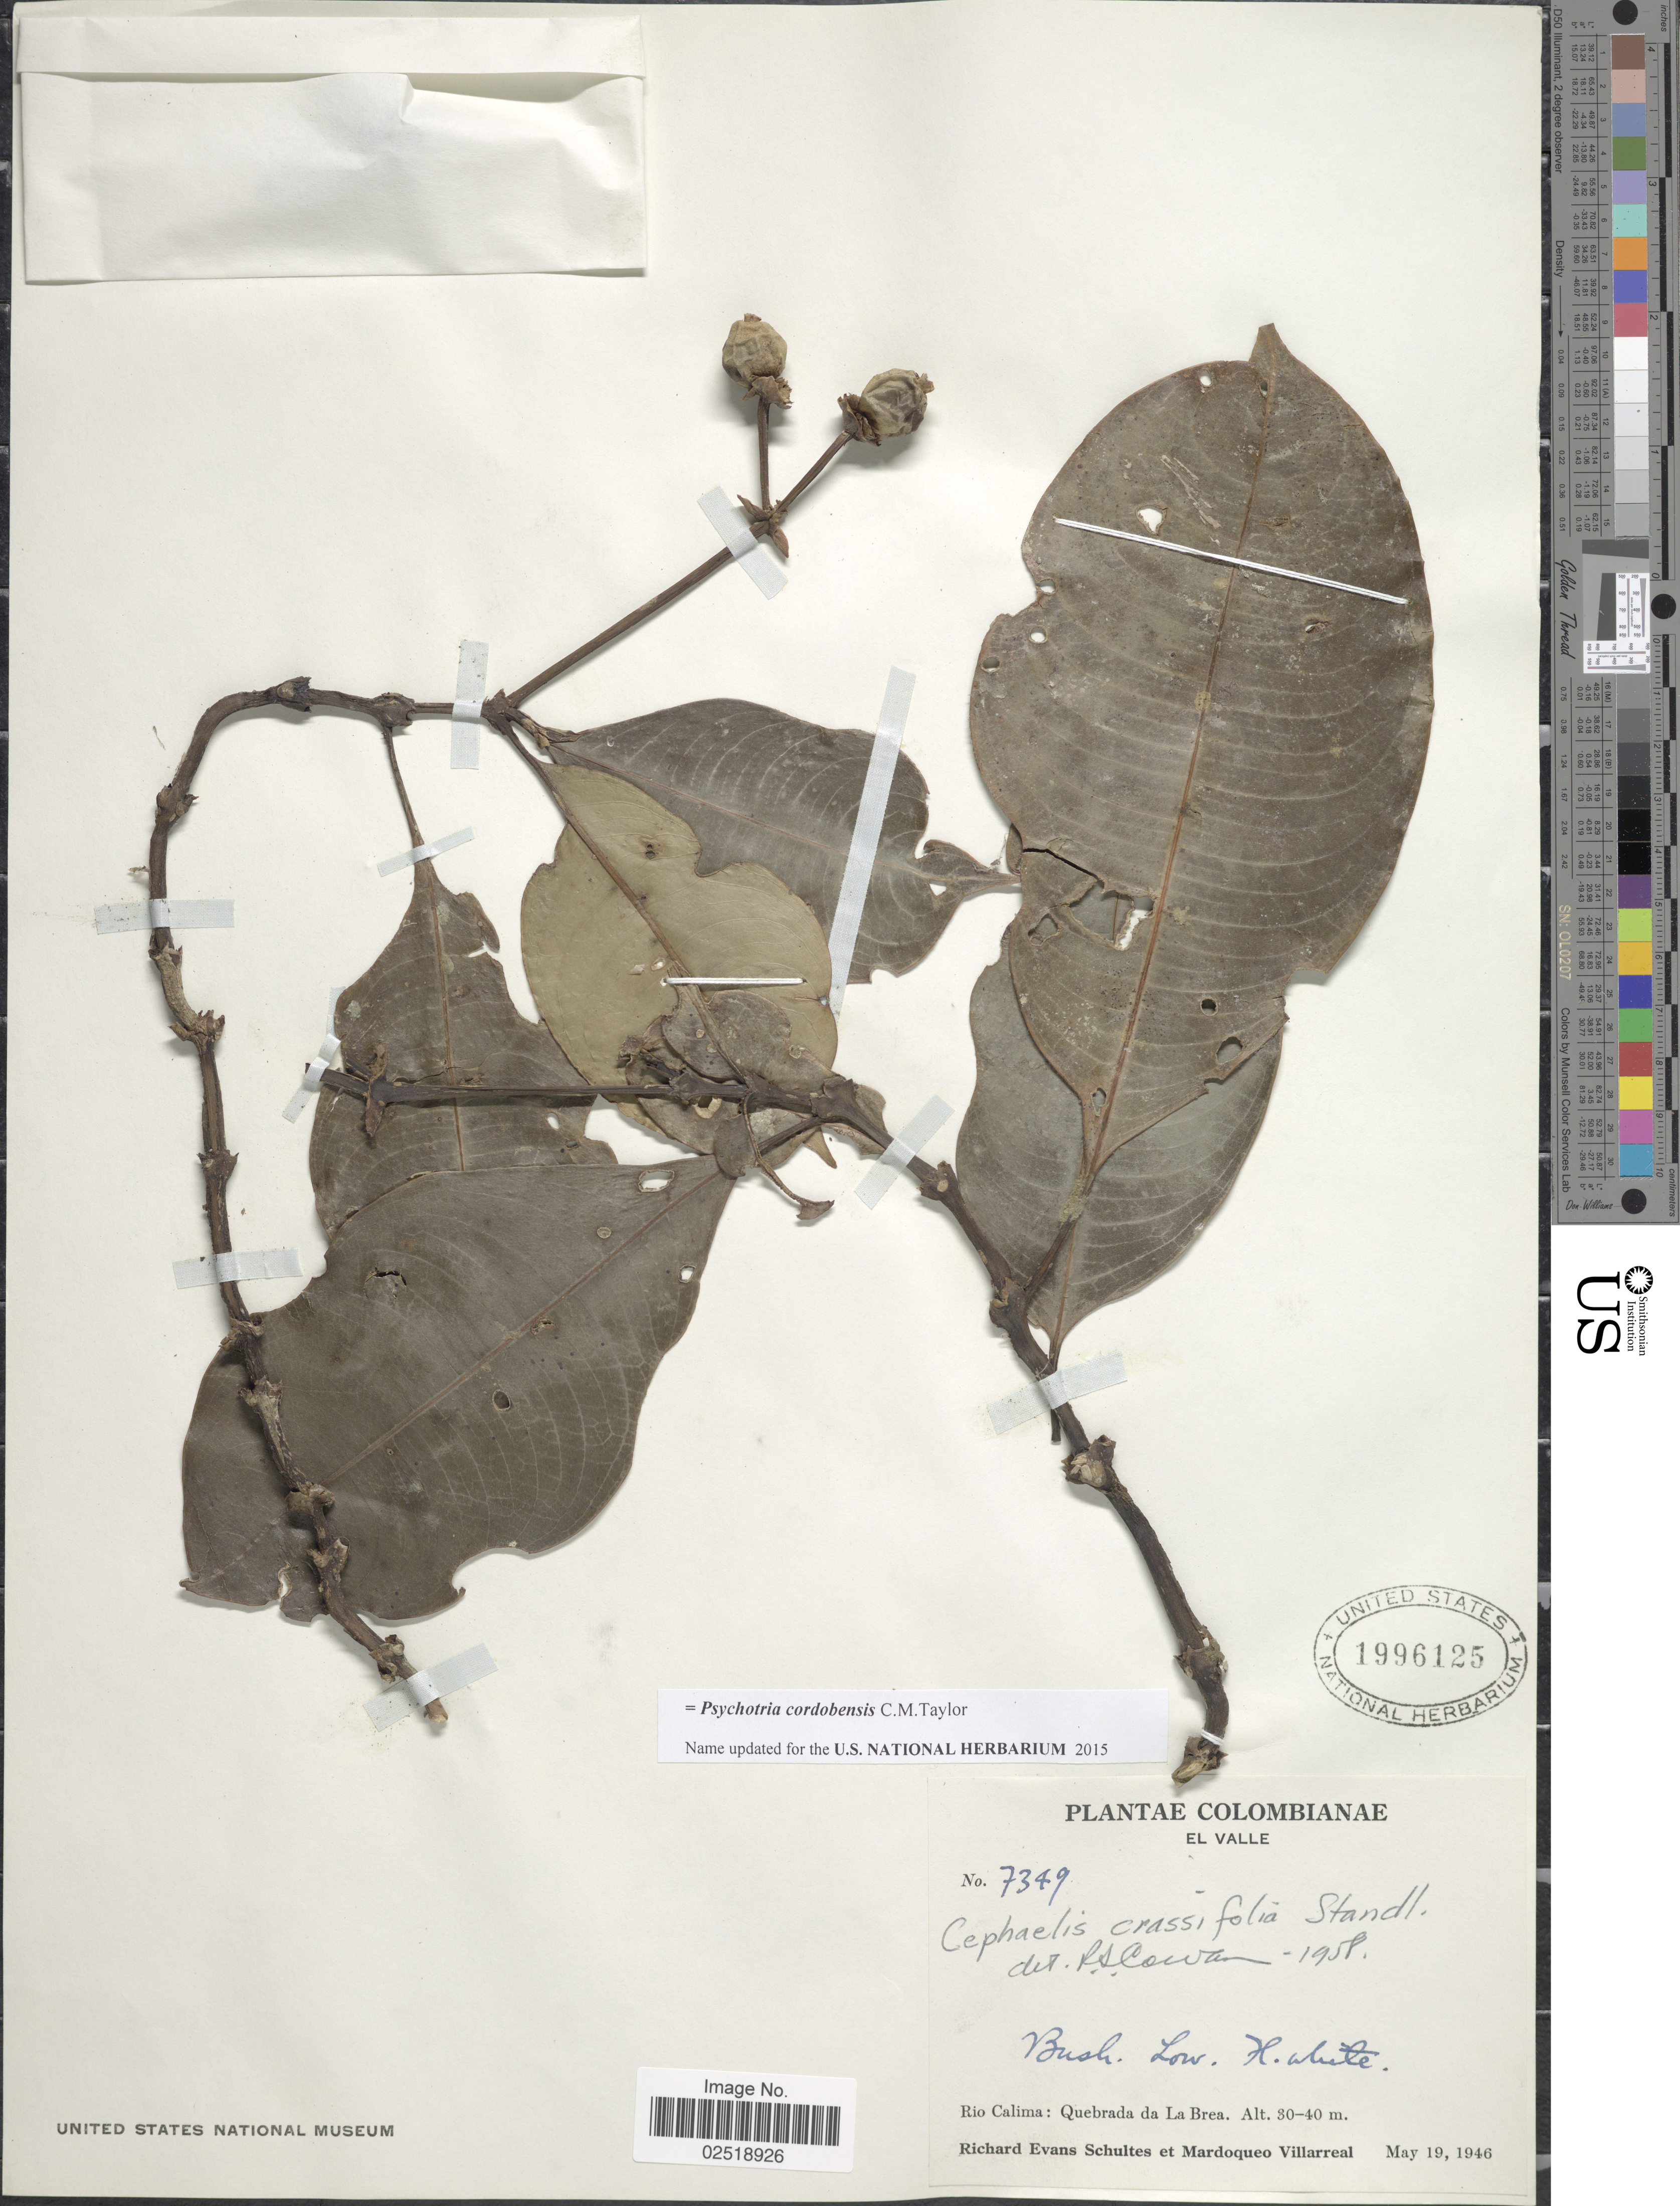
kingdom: Plantae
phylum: Tracheophyta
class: Magnoliopsida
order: Gentianales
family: Rubiaceae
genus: Psychotria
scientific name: Psychotria cordobensis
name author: C.M. Taylor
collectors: R. E. Schultes & M. Villarreal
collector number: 7349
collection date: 1946-05-19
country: Colombia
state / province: Valle del Cauca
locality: El Valle, Rio Calima: Quebrada de La Brea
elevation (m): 30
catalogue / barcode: US 1996125